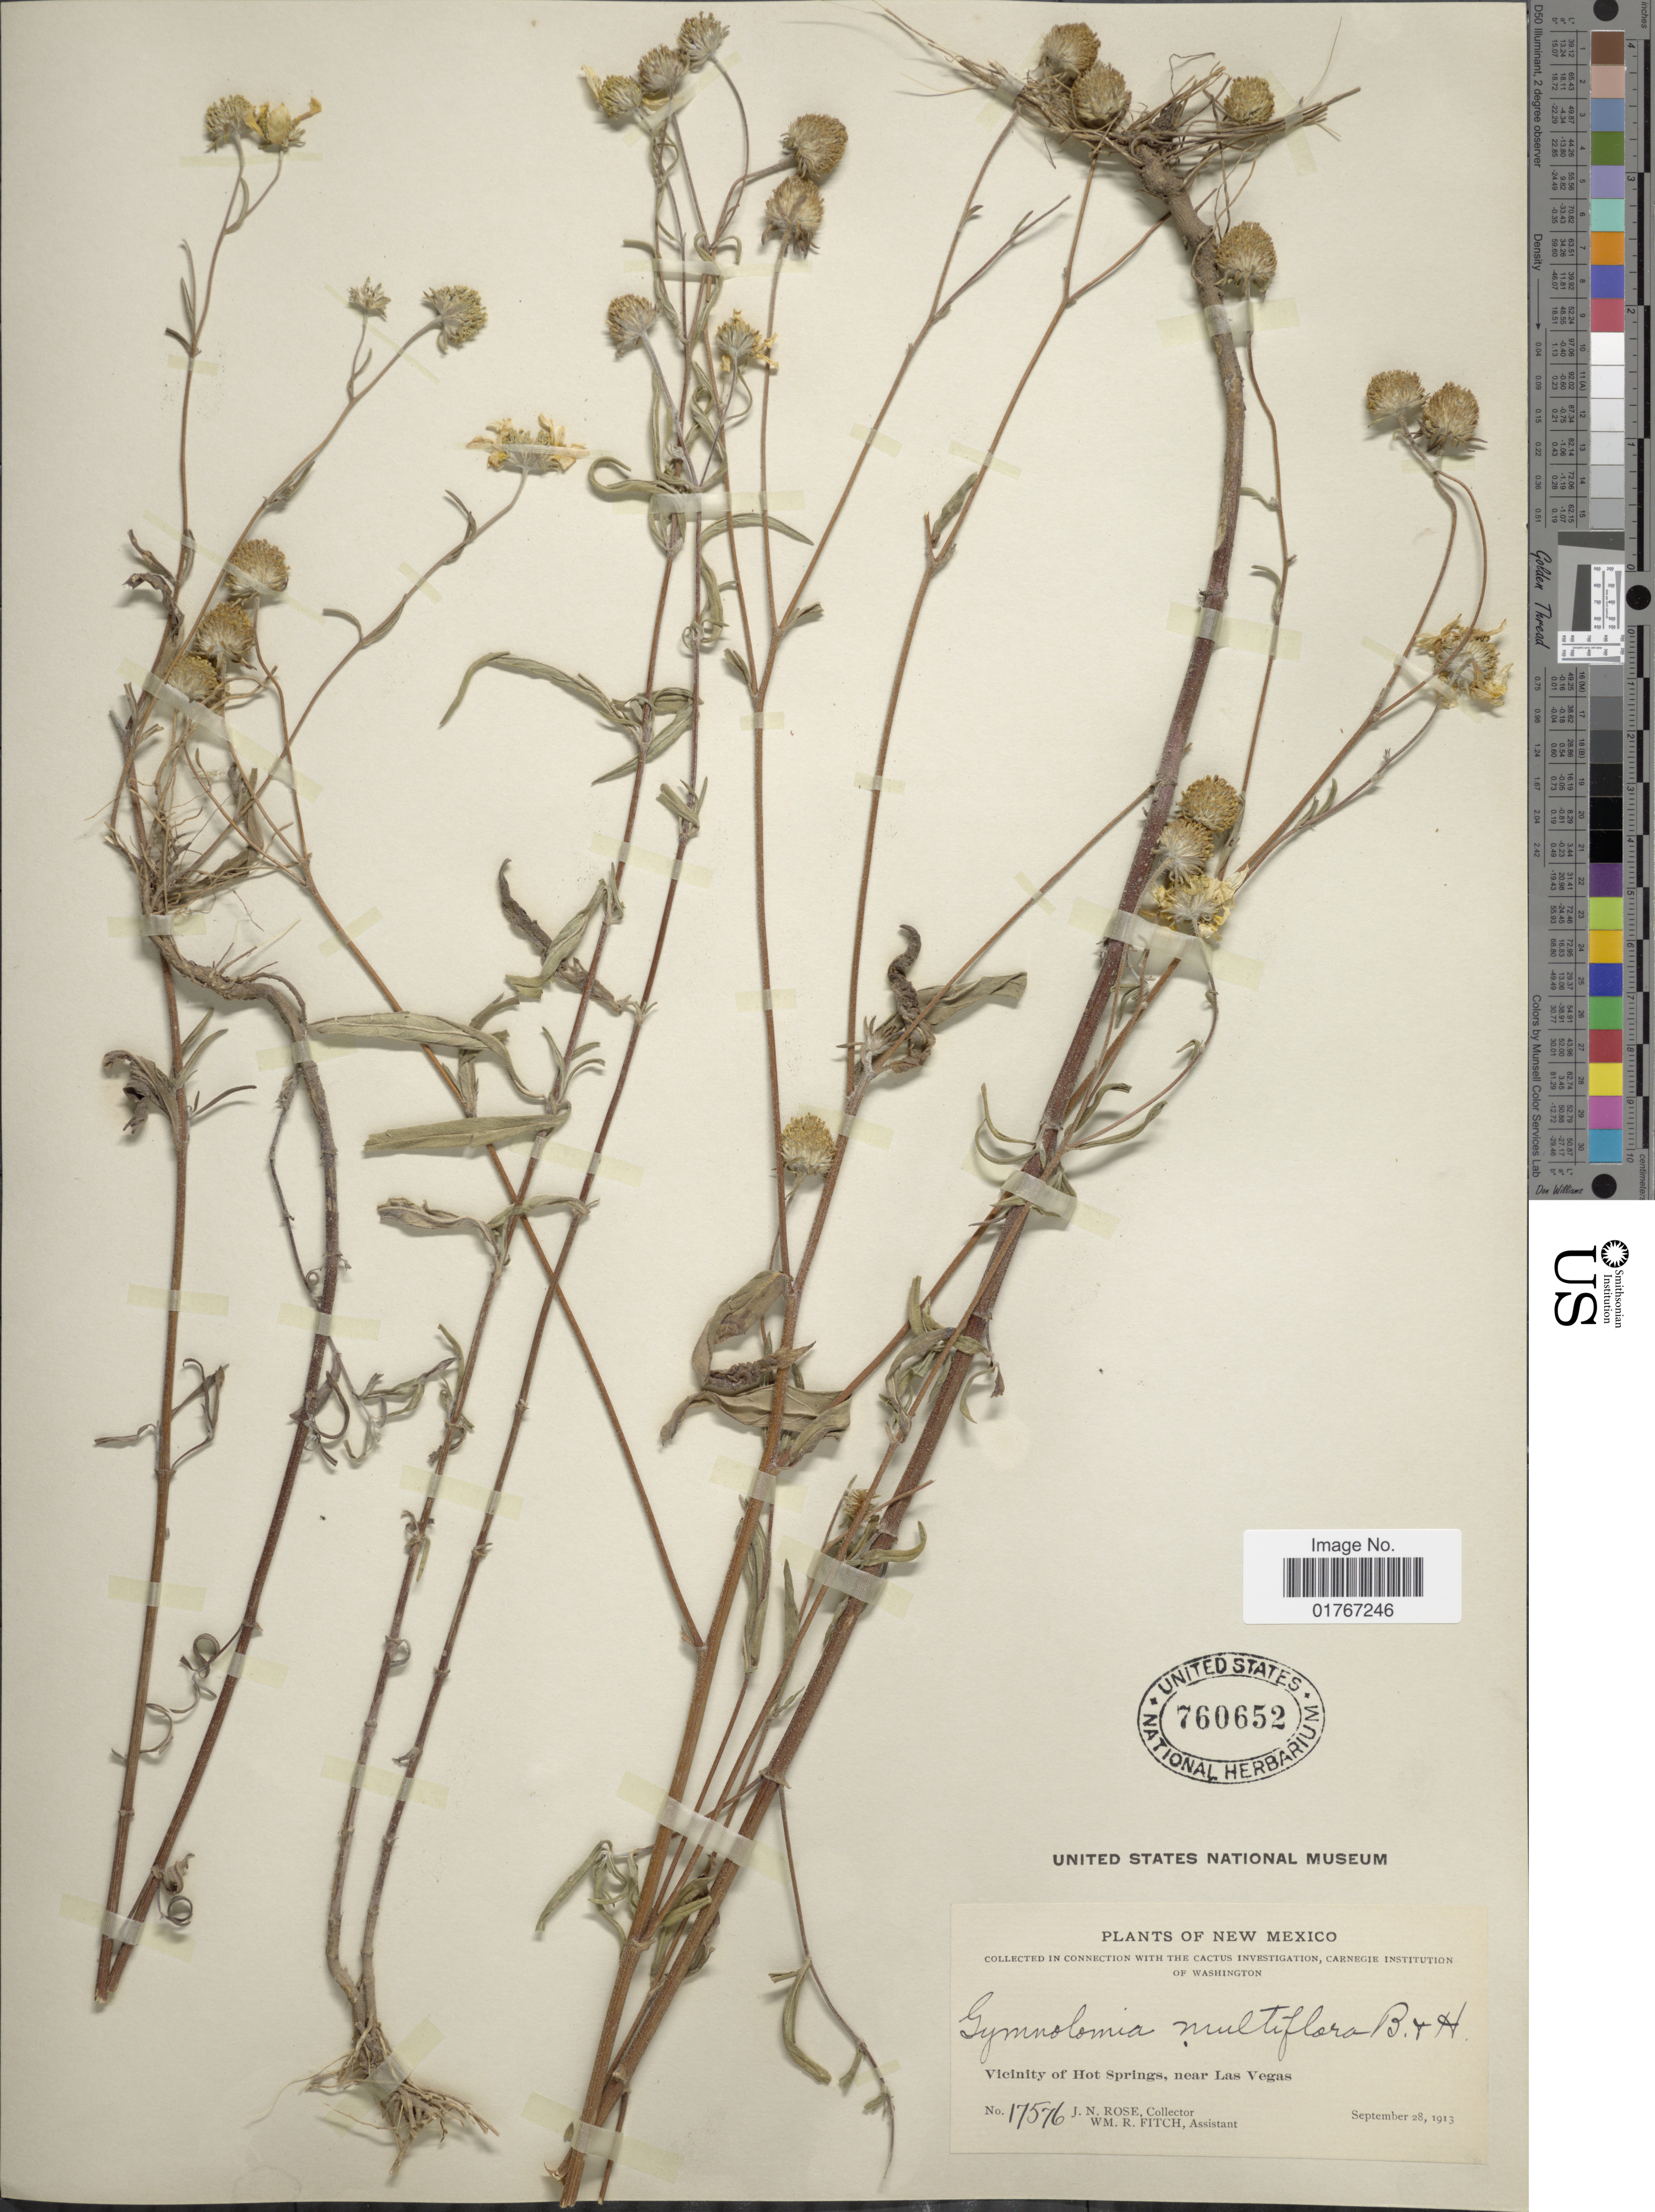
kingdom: Plantae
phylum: Tracheophyta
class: Magnoliopsida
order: Asterales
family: Asteraceae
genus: Heliomeris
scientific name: Heliomeris multiflora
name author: Nutt.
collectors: J. N. Rose & W. R. Fitch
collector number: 17576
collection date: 1913-09-28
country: United States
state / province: New Mexico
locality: Vicinity of Hot Springs, near Las vegas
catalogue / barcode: US 760652